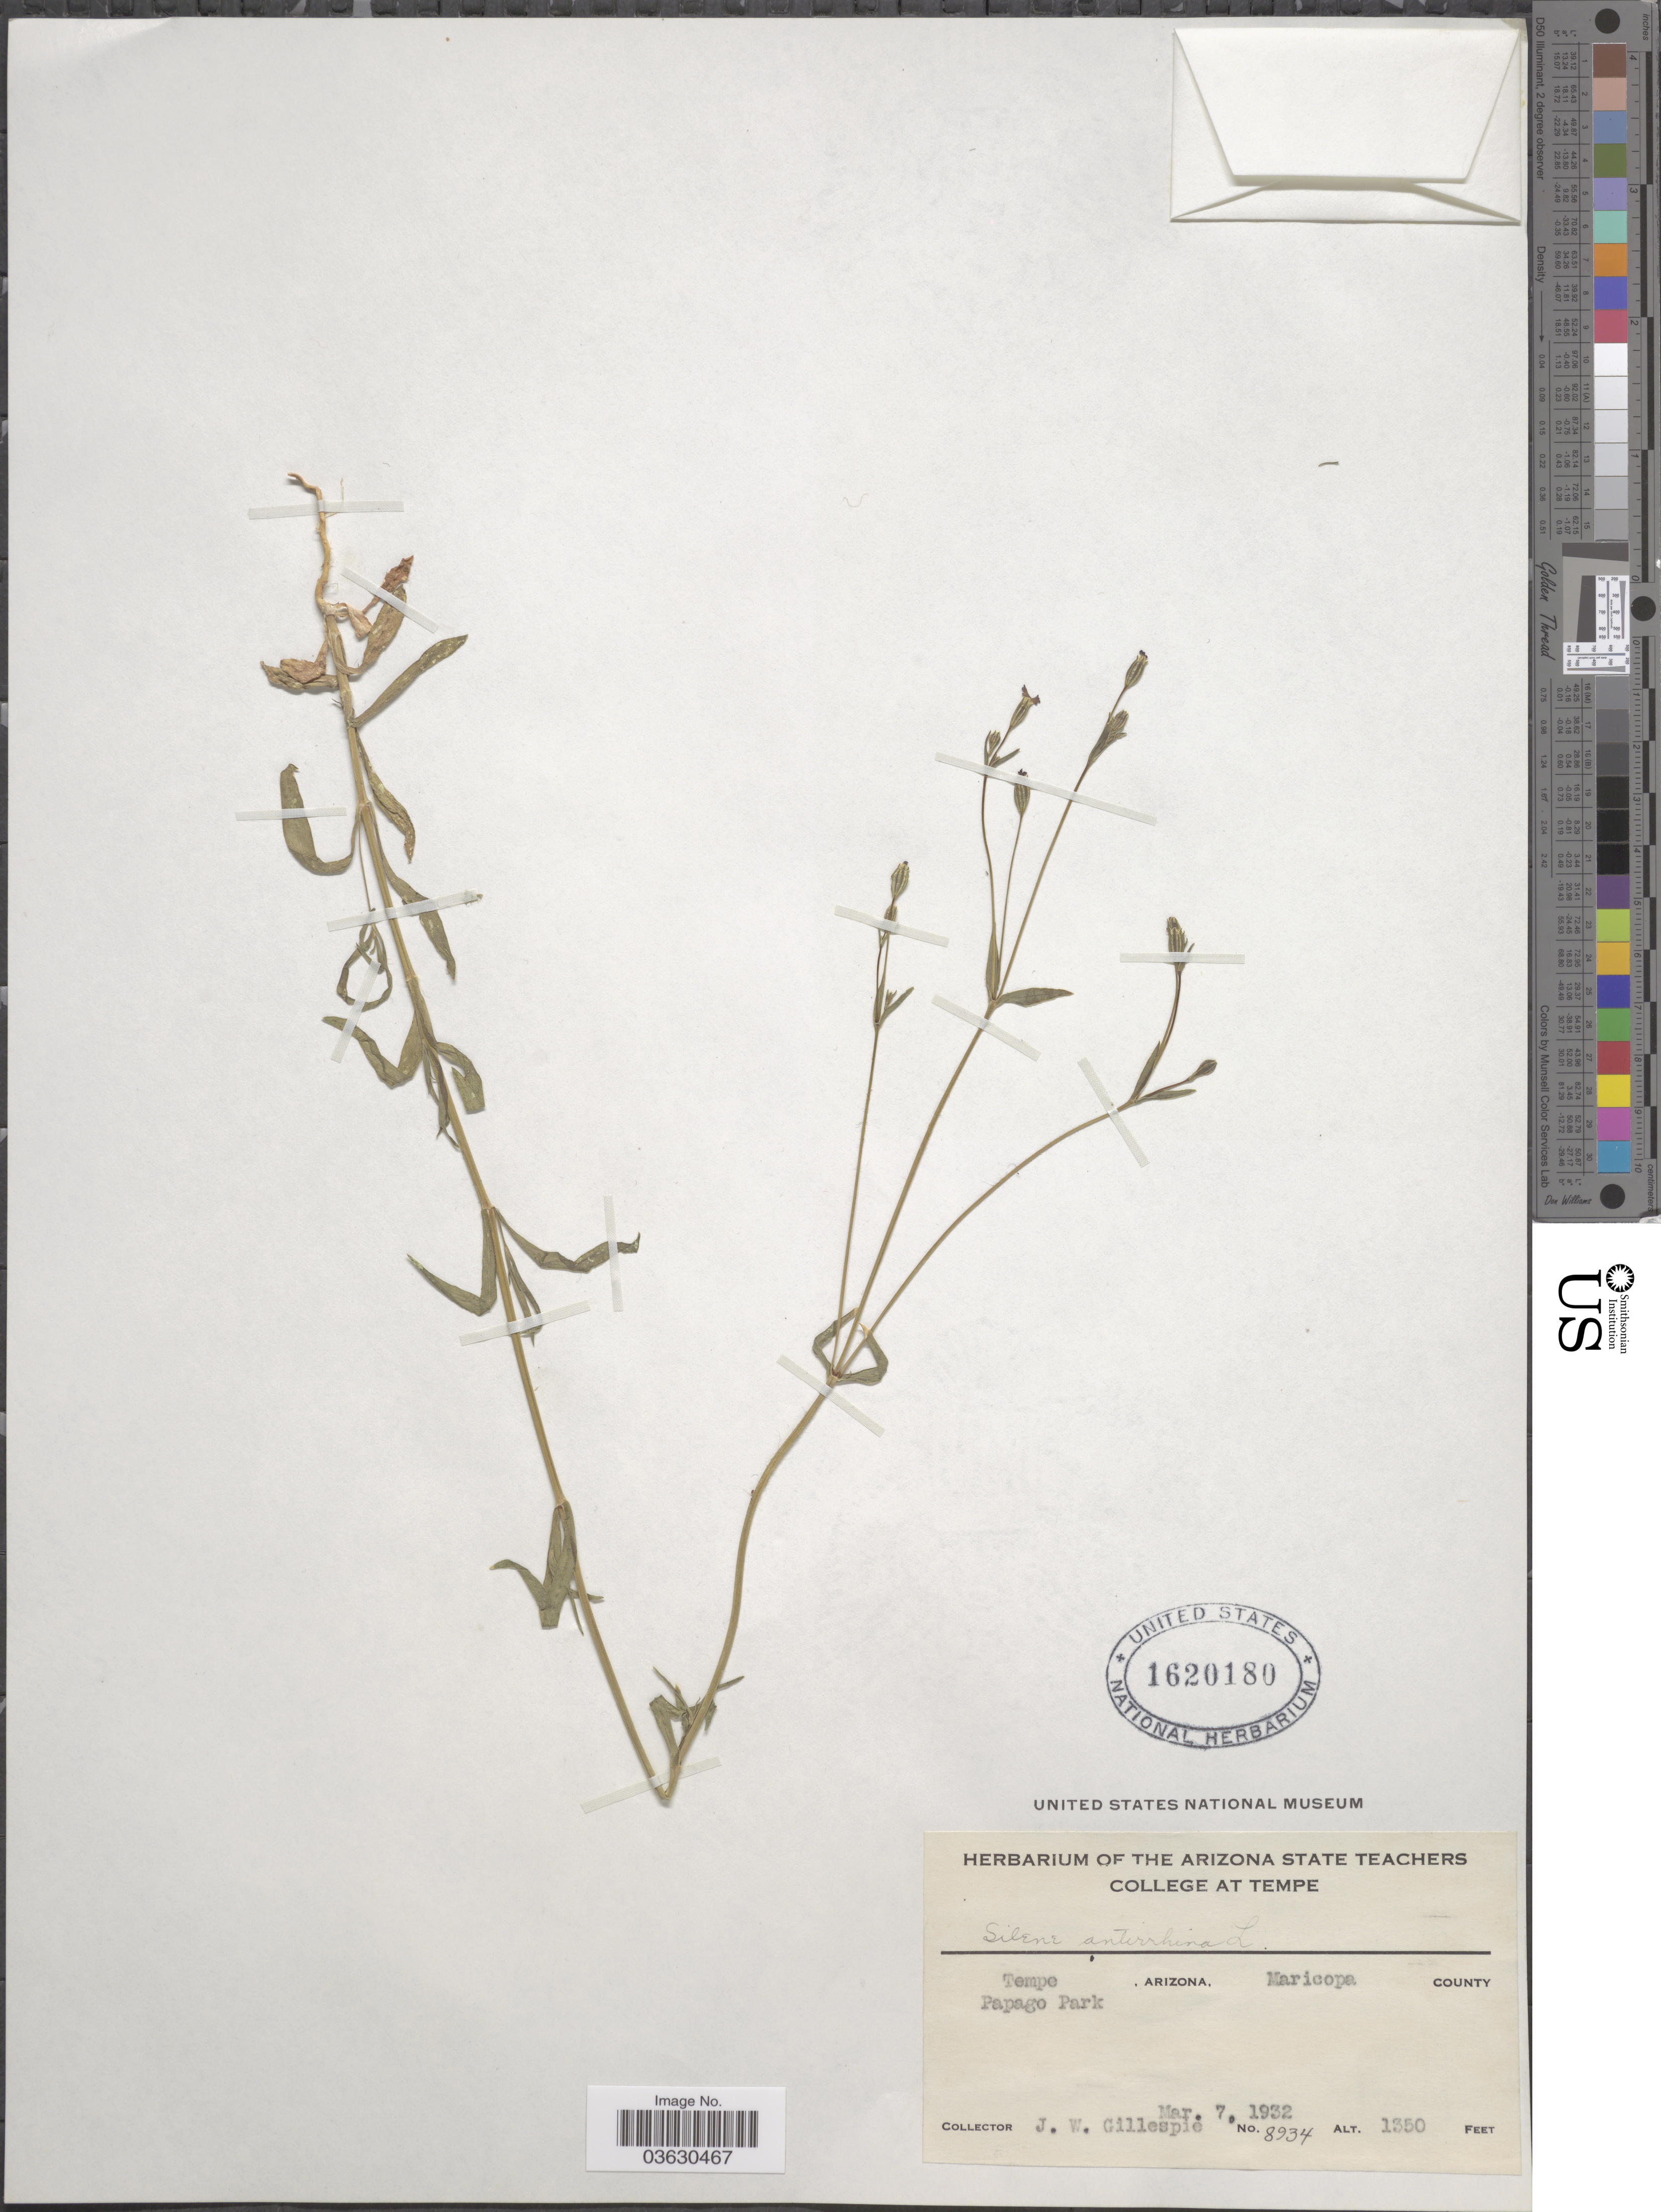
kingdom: Plantae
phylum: Tracheophyta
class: Magnoliopsida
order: Caryophyllales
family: Caryophyllaceae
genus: Silene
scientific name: Silene antirrhina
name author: L.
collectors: J. W. Gillespie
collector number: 8934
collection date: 1932-03-07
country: United States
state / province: Arizona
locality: Tempe Papago Park. Maricopa County.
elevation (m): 411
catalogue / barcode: US 1620180